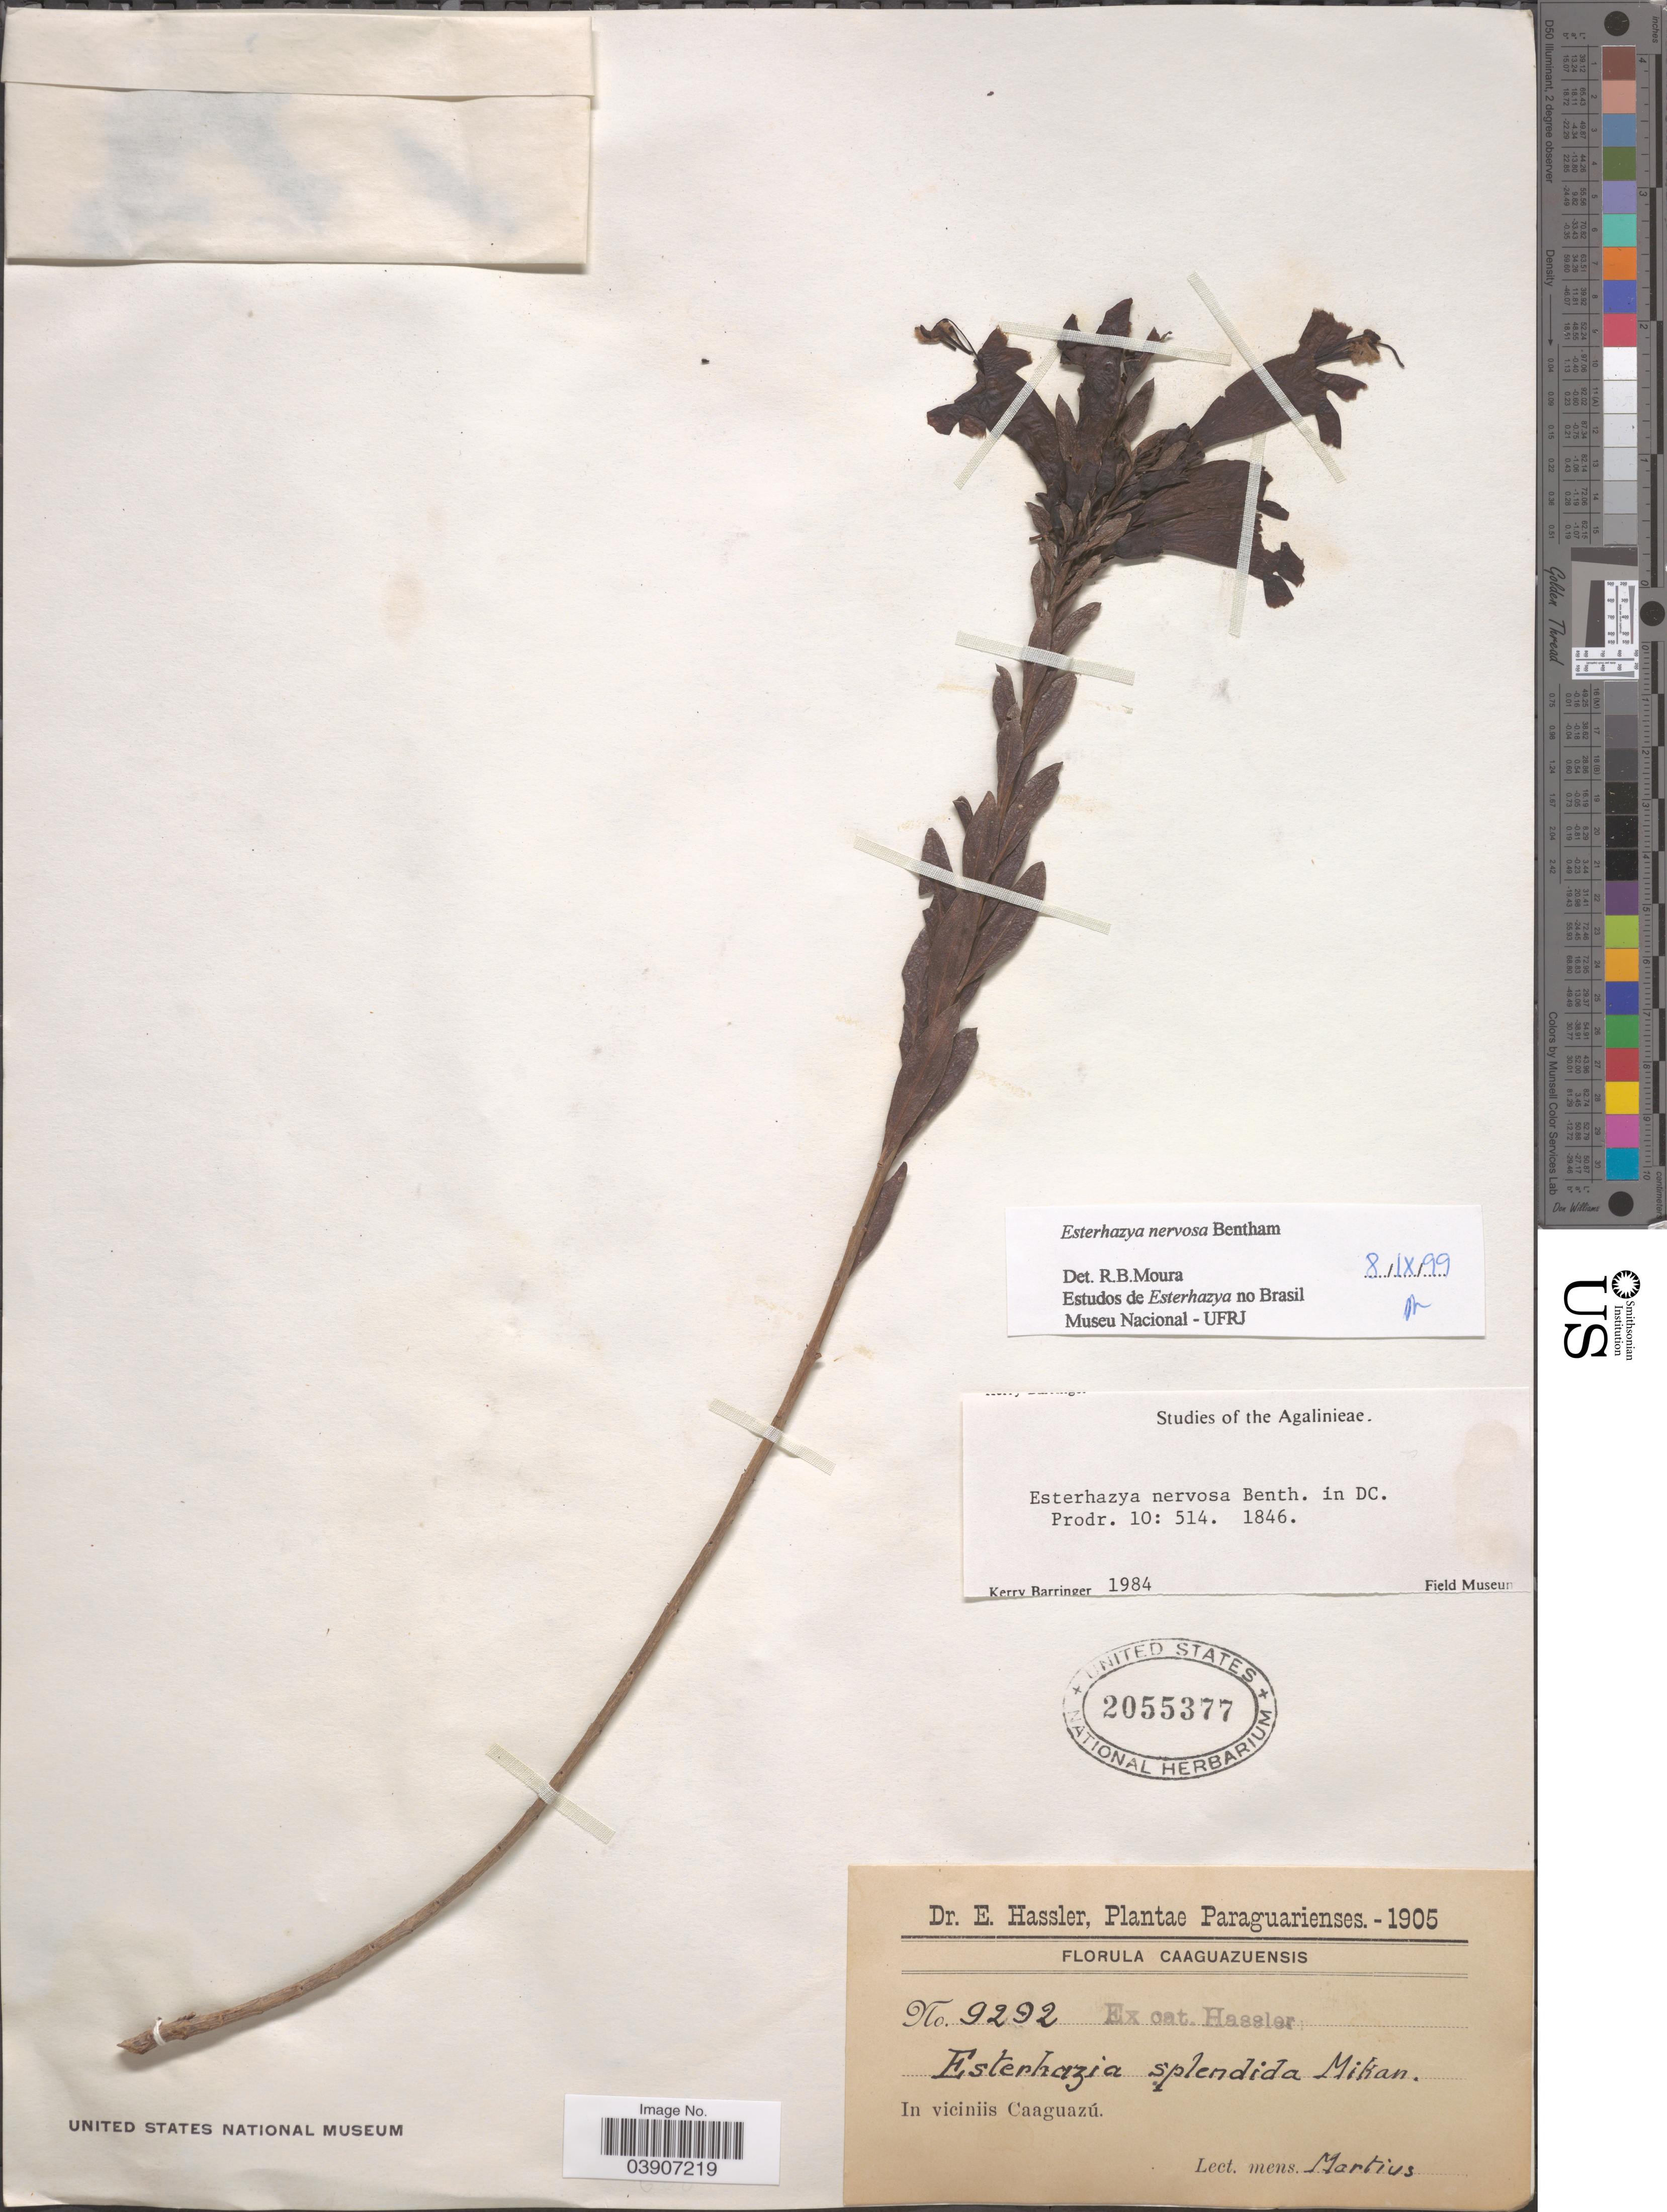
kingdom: Plantae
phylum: Tracheophyta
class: Magnoliopsida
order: Lamiales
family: Orobanchaceae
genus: Esterhazya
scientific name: Esterhazya nervosa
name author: Benth.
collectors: E. Hassler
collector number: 9292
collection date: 1905-03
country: Paraguay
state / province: Caaguazu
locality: In viciniis Caaguazú.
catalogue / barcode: US 2055377